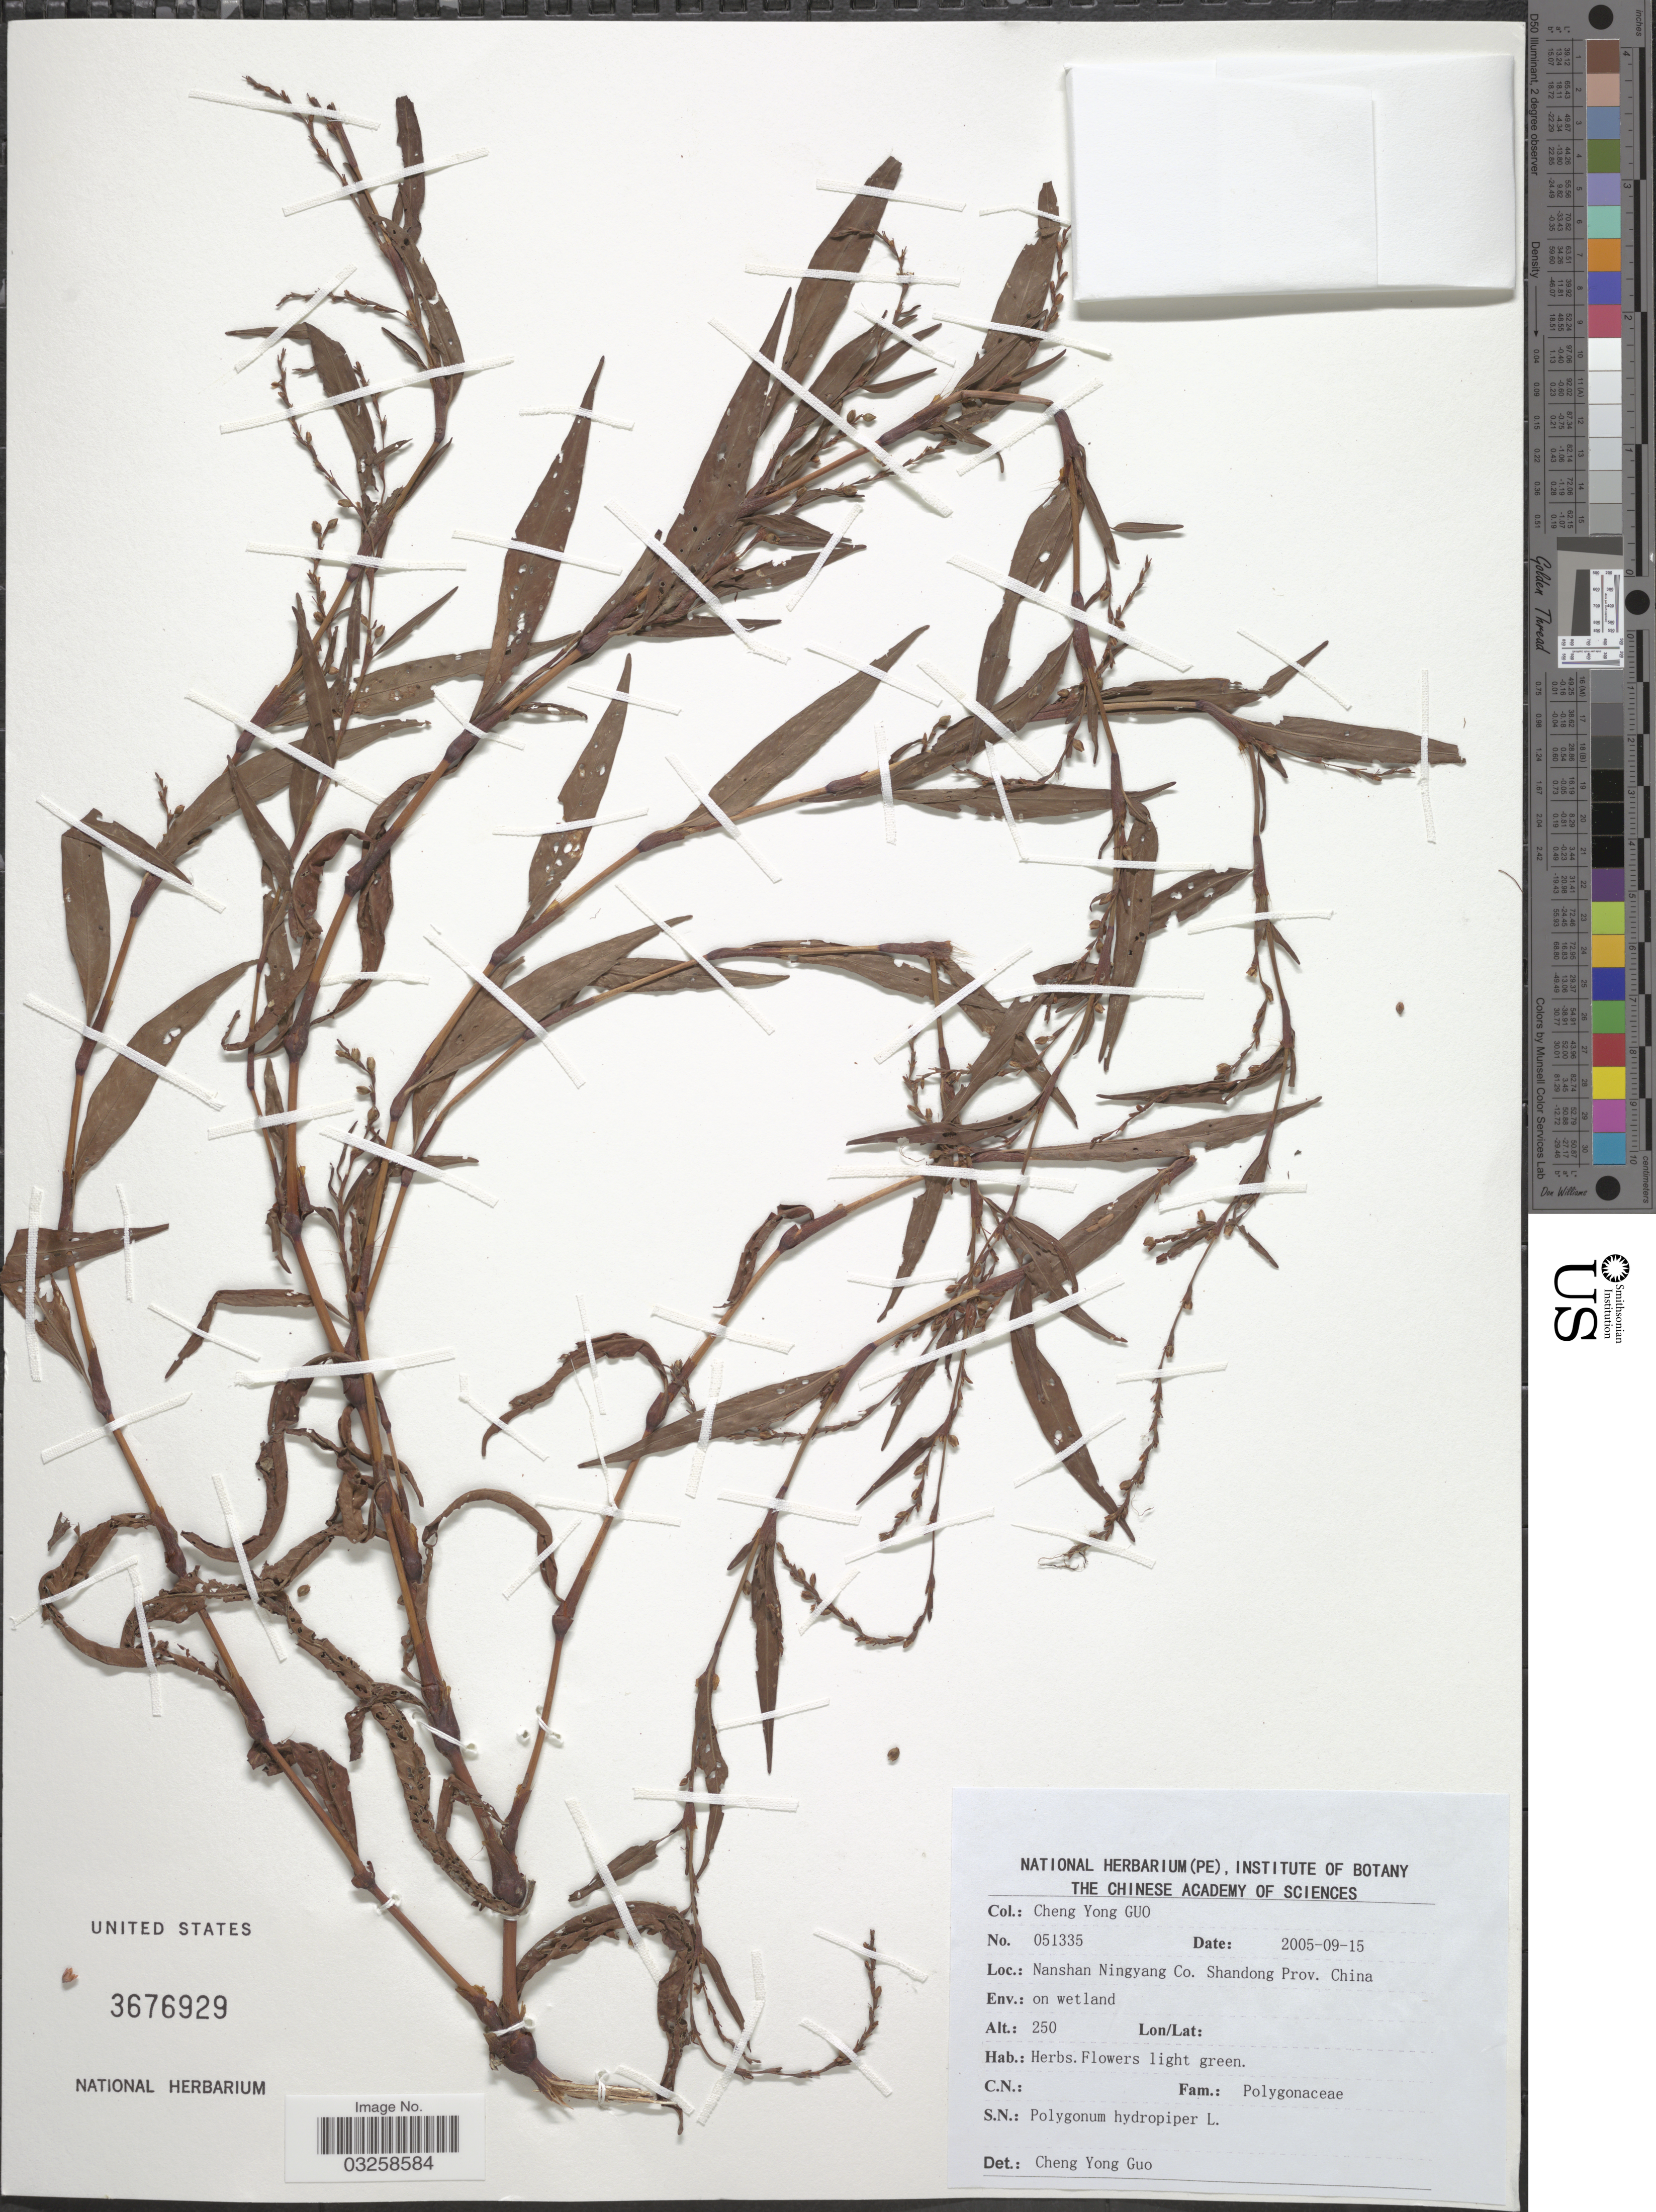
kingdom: Plantae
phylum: Tracheophyta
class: Magnoliopsida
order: Caryophyllales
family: Polygonaceae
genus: Polygonum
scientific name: Polygonum hydropiper var. hydropiper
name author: L.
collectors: Guo cheng-yong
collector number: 051335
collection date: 2005-09-15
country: China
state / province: Shandong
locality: Nanshan Ningyang Co. Shandong Prov.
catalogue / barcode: US 3676929